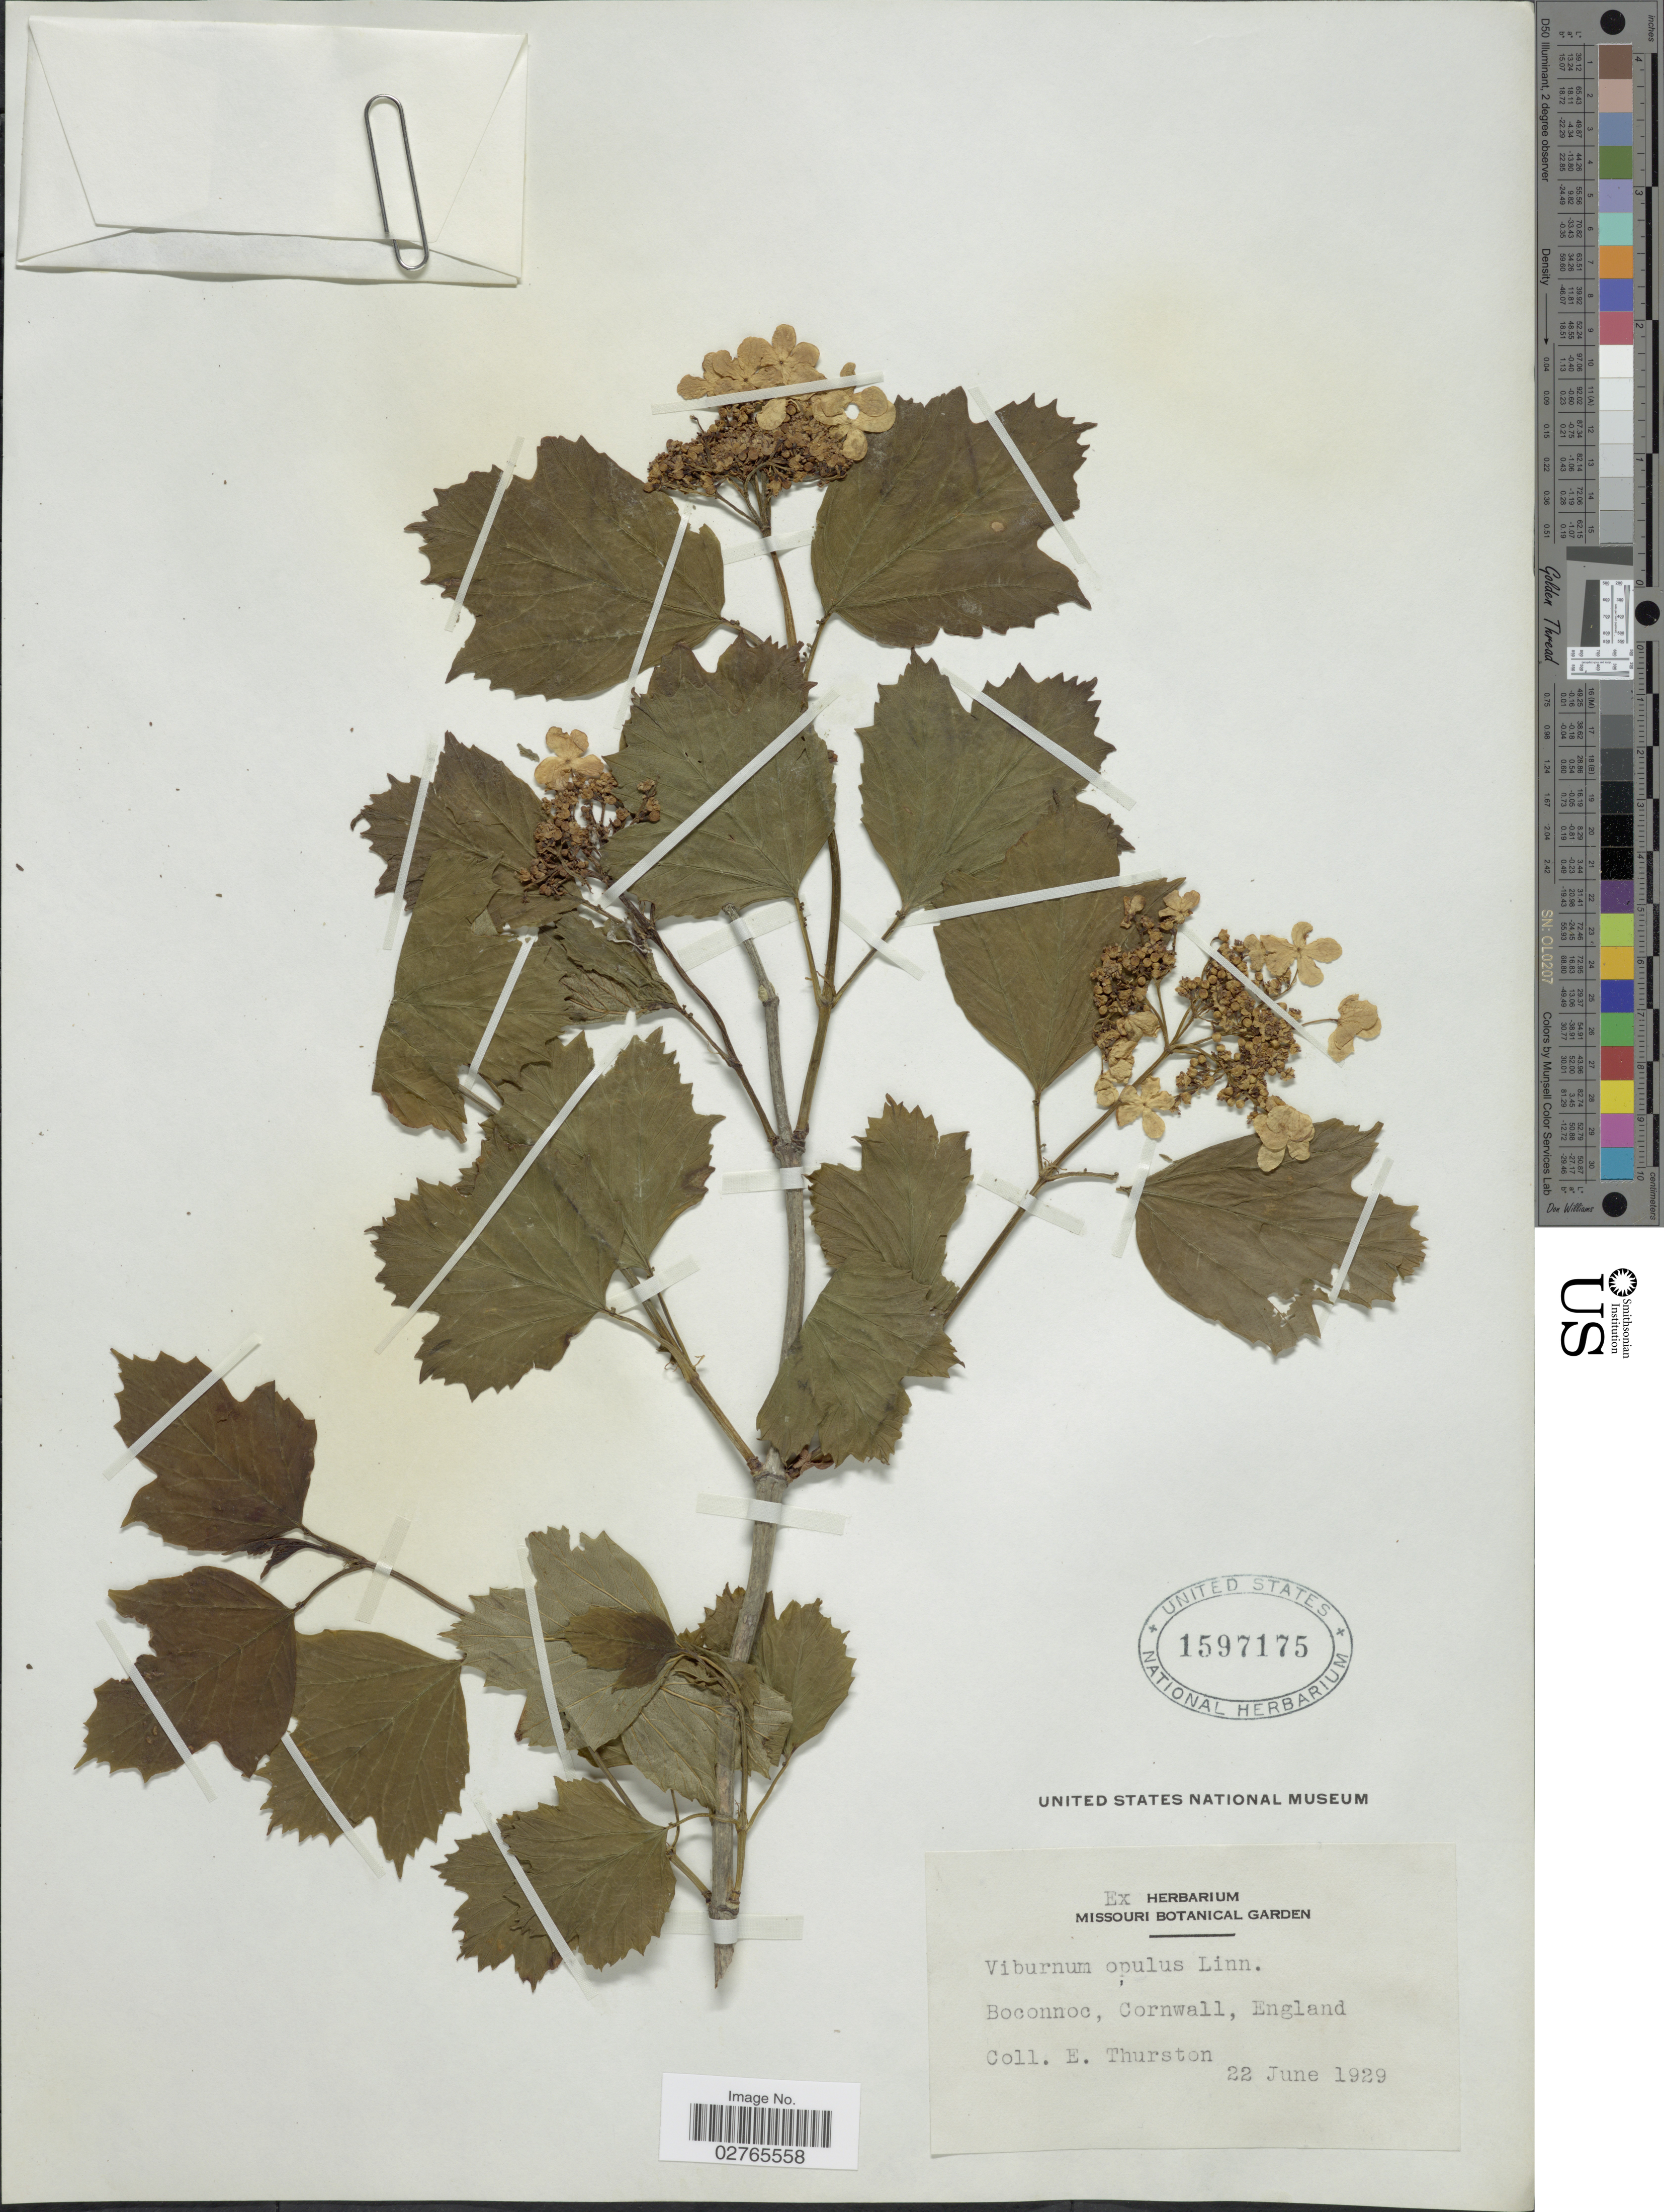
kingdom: Plantae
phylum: Tracheophyta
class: Magnoliopsida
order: Dipsacales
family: Viburnaceae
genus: Viburnum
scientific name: Viburnum opulus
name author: L.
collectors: E. Thurston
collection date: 1929-06-22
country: United Kingdom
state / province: England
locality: Boconnoc, Cornwall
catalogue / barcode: US 1597175